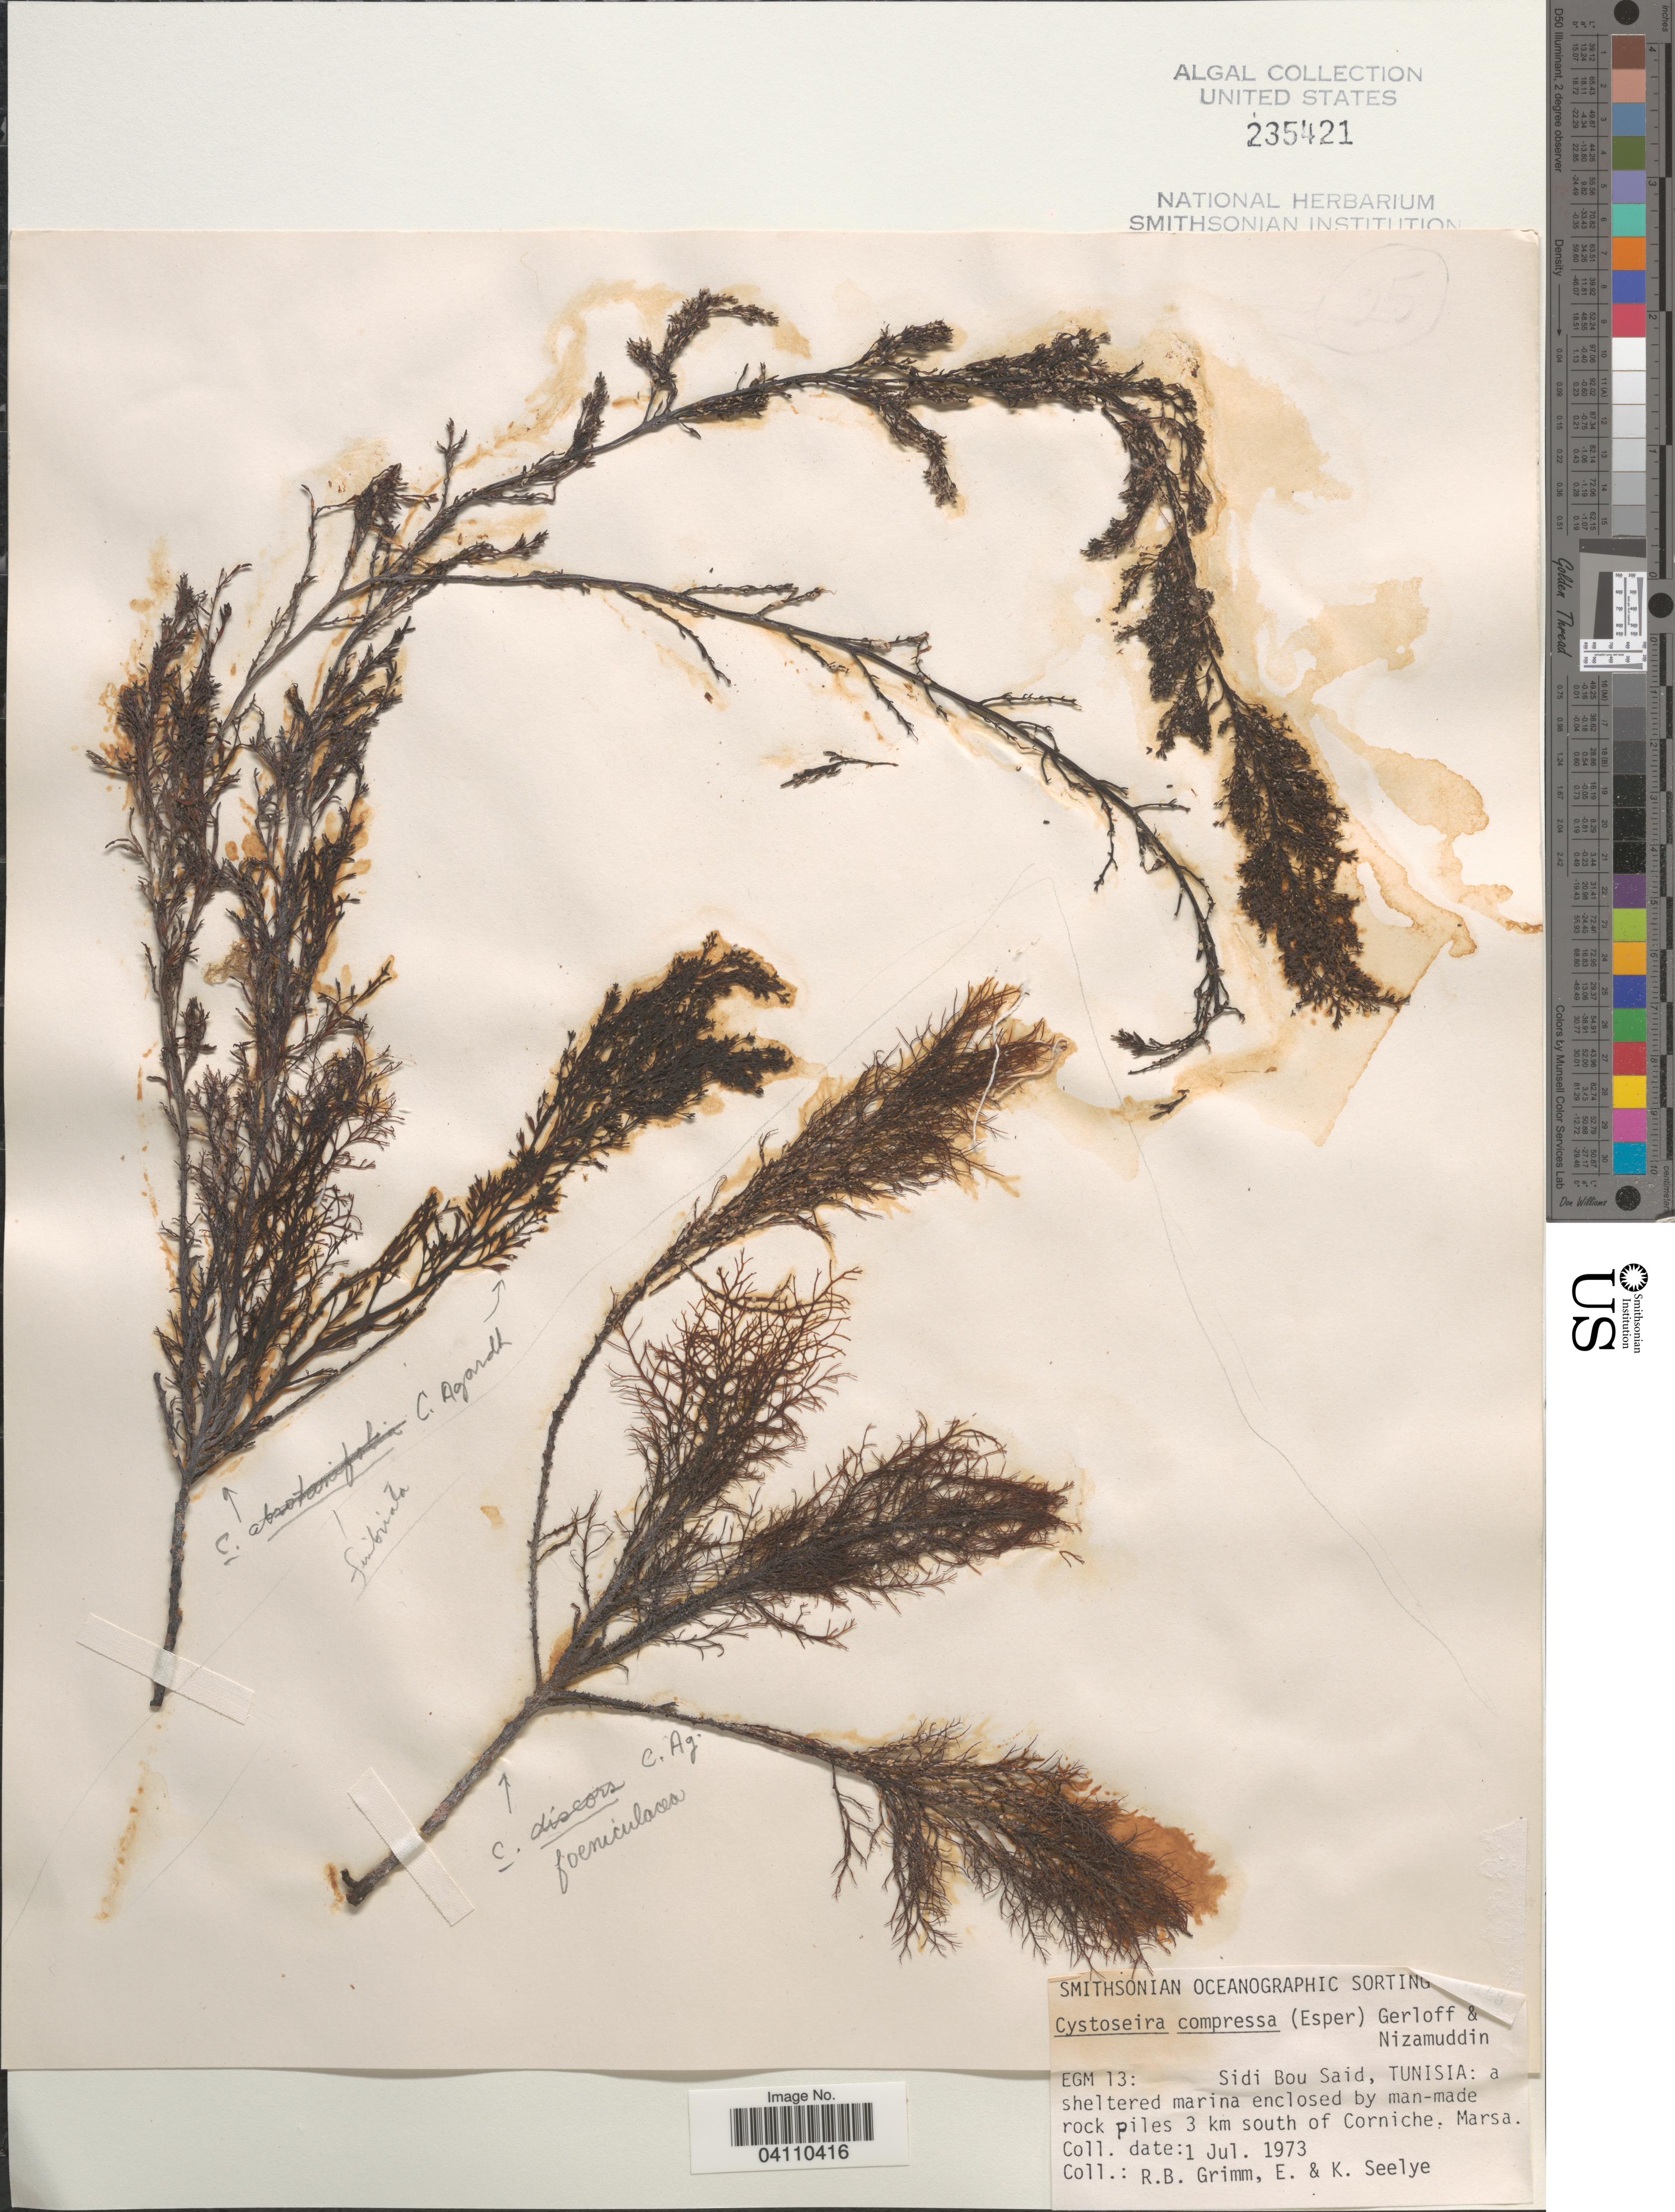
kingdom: Chromista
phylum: Ochrophyta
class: Phaeophyceae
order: Fucales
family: Sargassaceae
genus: Cystoseira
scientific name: Cystoseira compressa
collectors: R. Grimm, E. Seelye & K. Seelye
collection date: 1973-07-01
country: Tunisia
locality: EGM 13: Sidi Bou Said, Tunisia: a sheltered marina enclosed by man-made rock piles 3 km south of Corniche, Marsa.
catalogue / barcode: US 235421